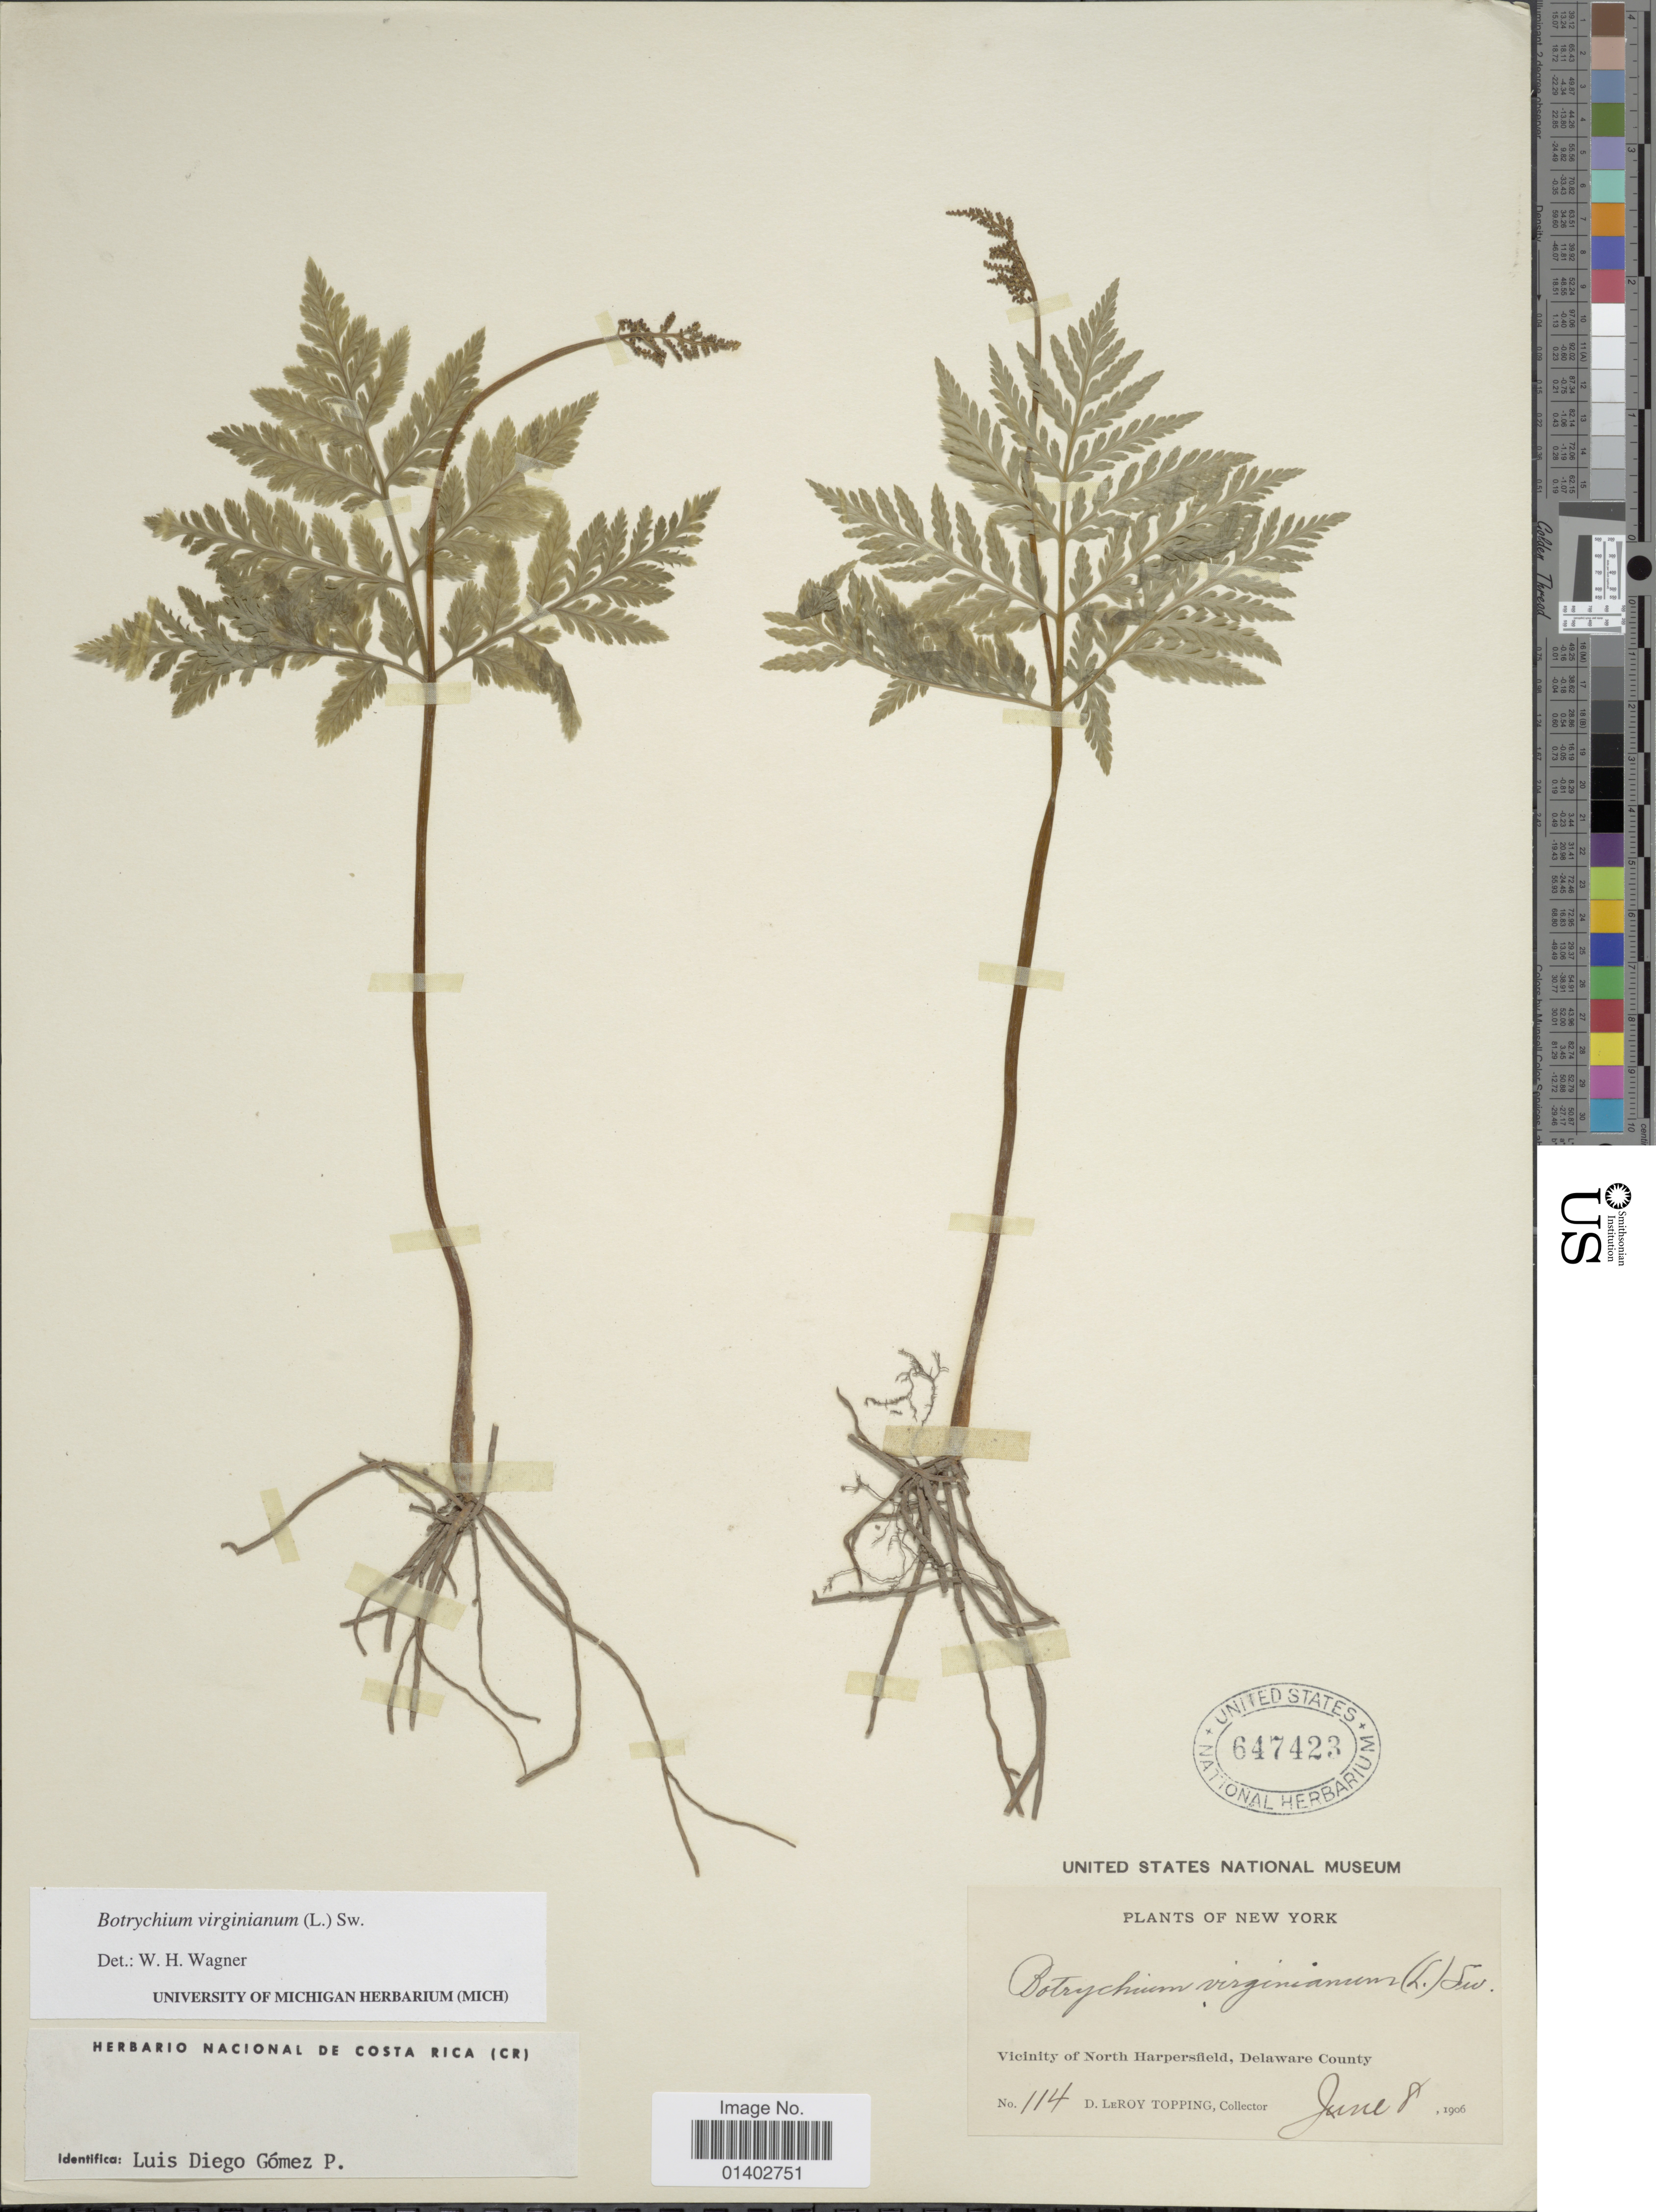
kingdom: Plantae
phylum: Tracheophyta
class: Polypodiopsida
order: Ophioglossales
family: Ophioglossaceae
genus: Botrychium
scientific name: Botrychium virginianum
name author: (L.) Sw.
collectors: D. L. Topping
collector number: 114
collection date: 1906-06-08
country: United States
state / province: New York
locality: Vicinity of North Harpersfield, Delaware County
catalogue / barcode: US 647423